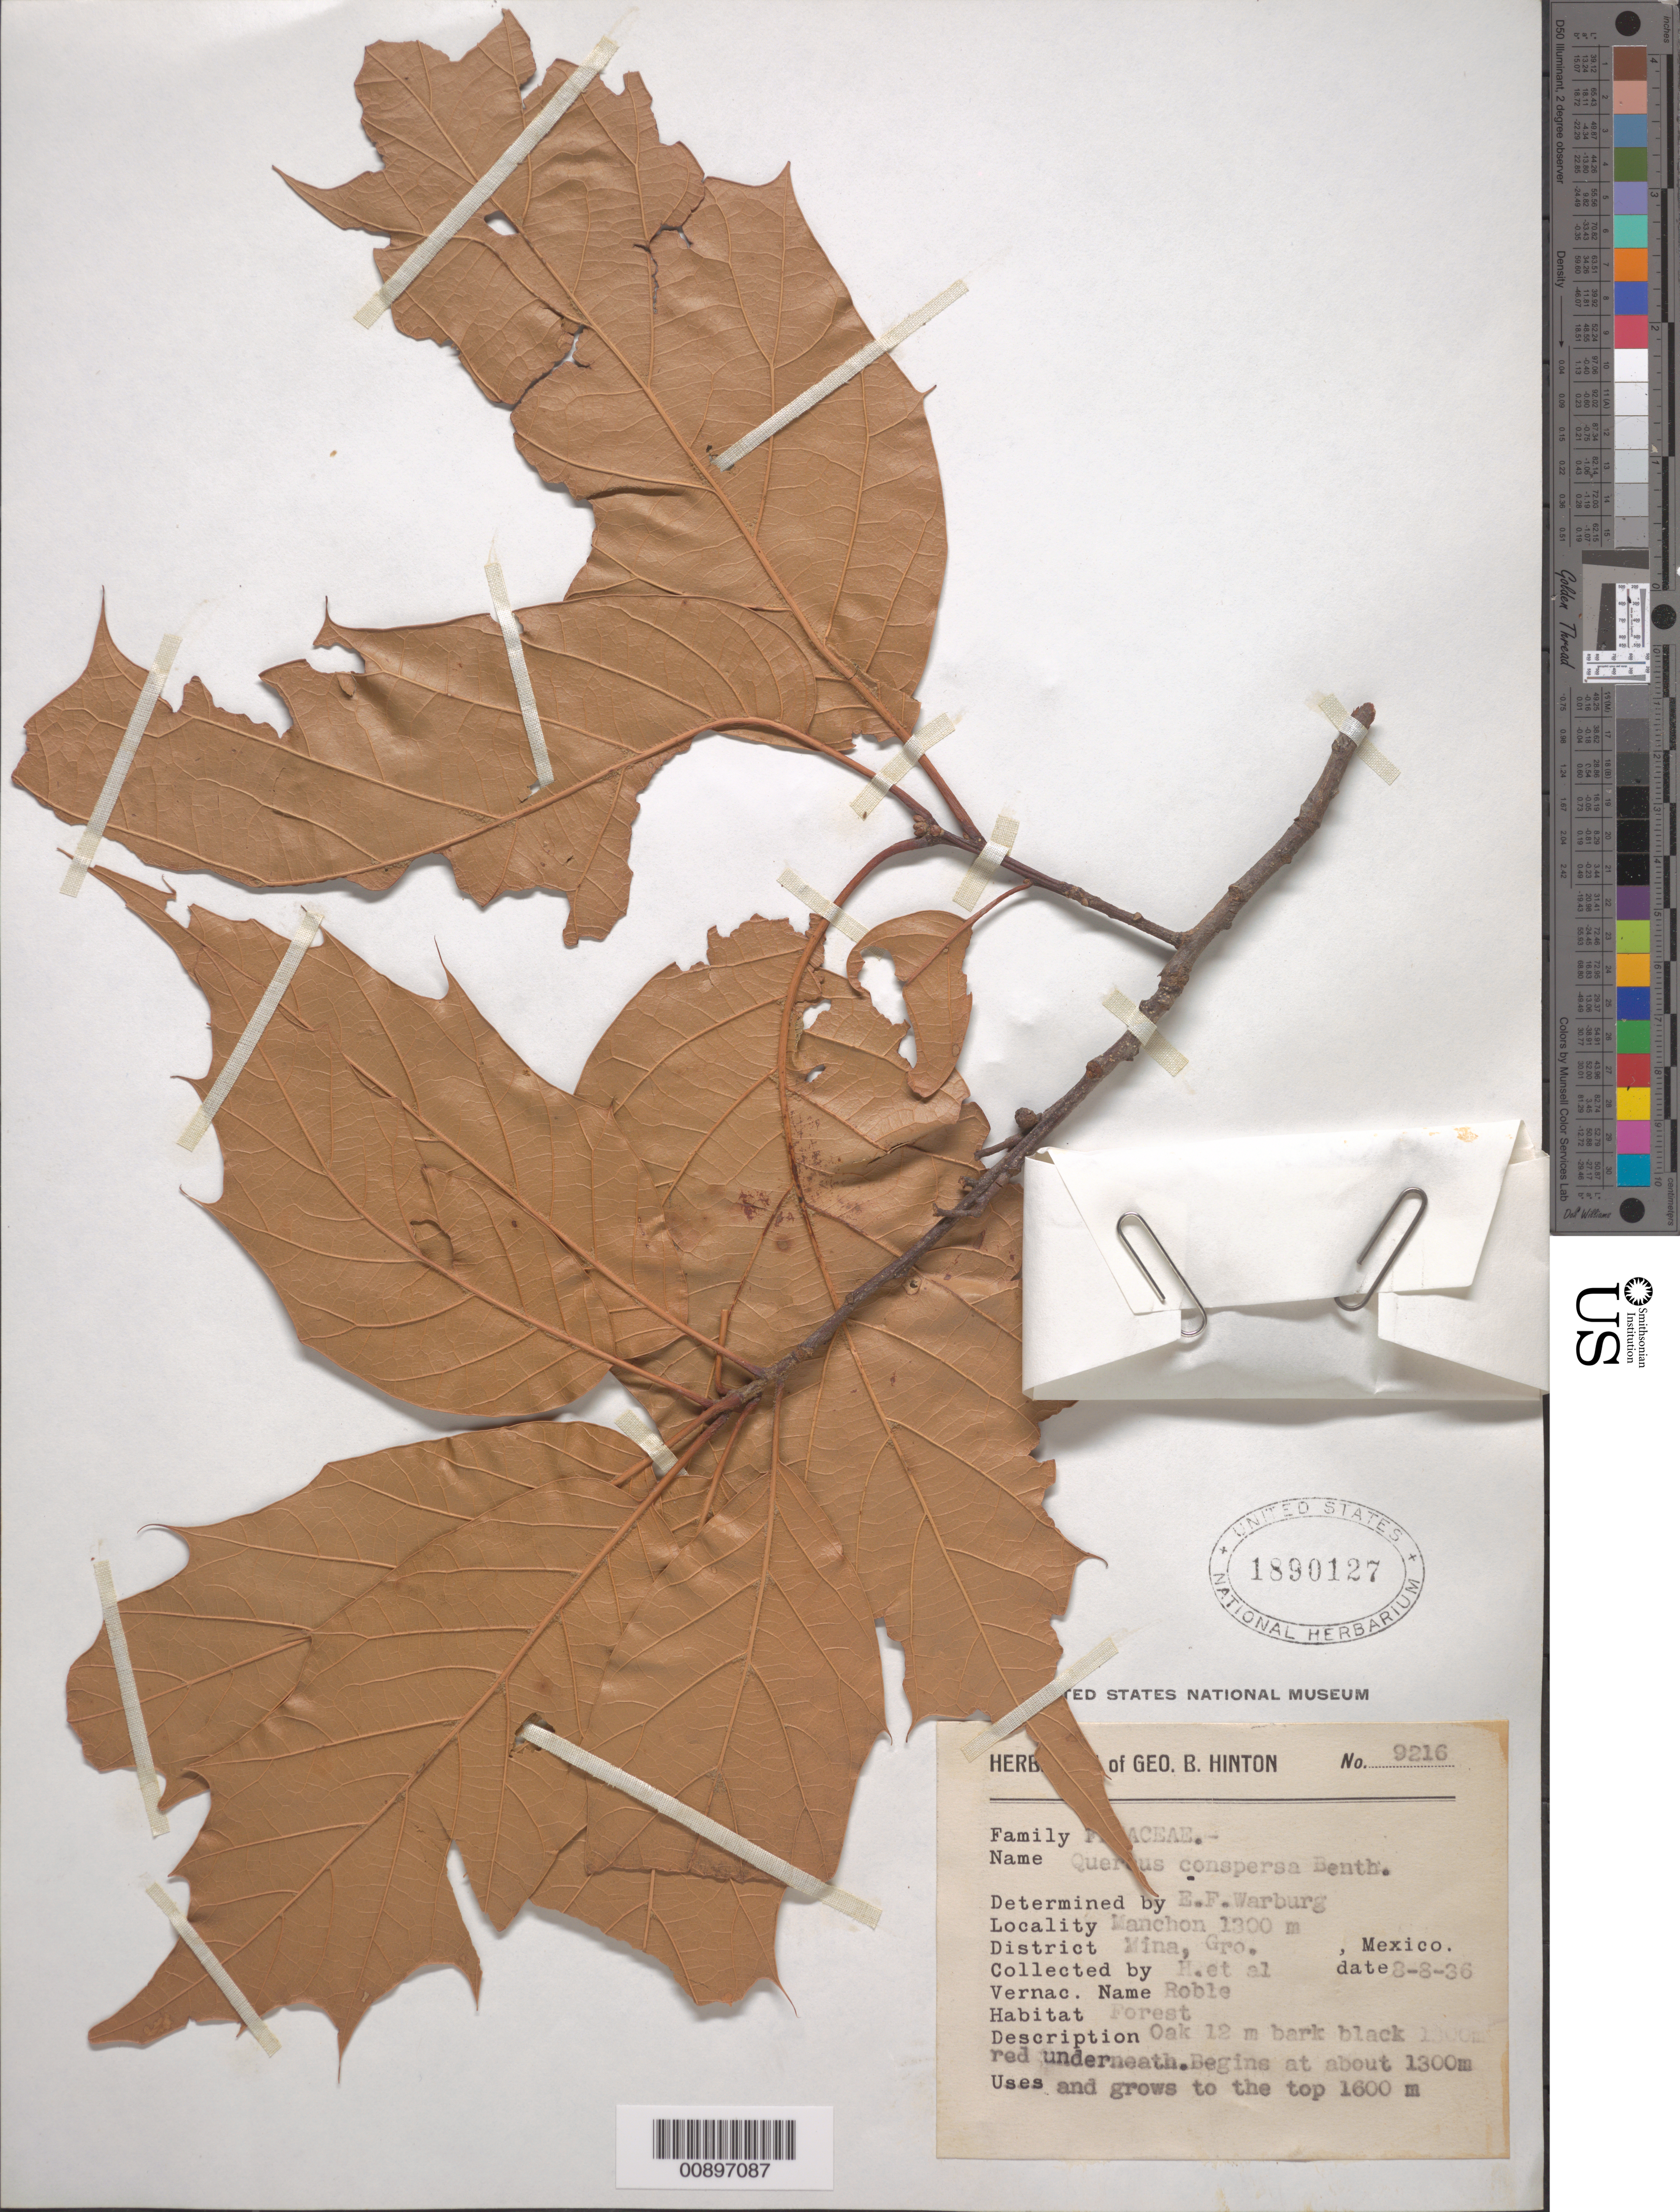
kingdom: Plantae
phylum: Tracheophyta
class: Magnoliopsida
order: Fagales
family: Fagaceae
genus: Quercus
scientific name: Quercus conspersa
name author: Benth.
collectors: G. B. Hinton & et al.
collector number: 9216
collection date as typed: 08 Aug 1936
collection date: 1936-08-08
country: Mexico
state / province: Guerrero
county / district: Mina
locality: Manchon, District Mina, Guerrero.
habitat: Forest.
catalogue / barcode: US 1890127